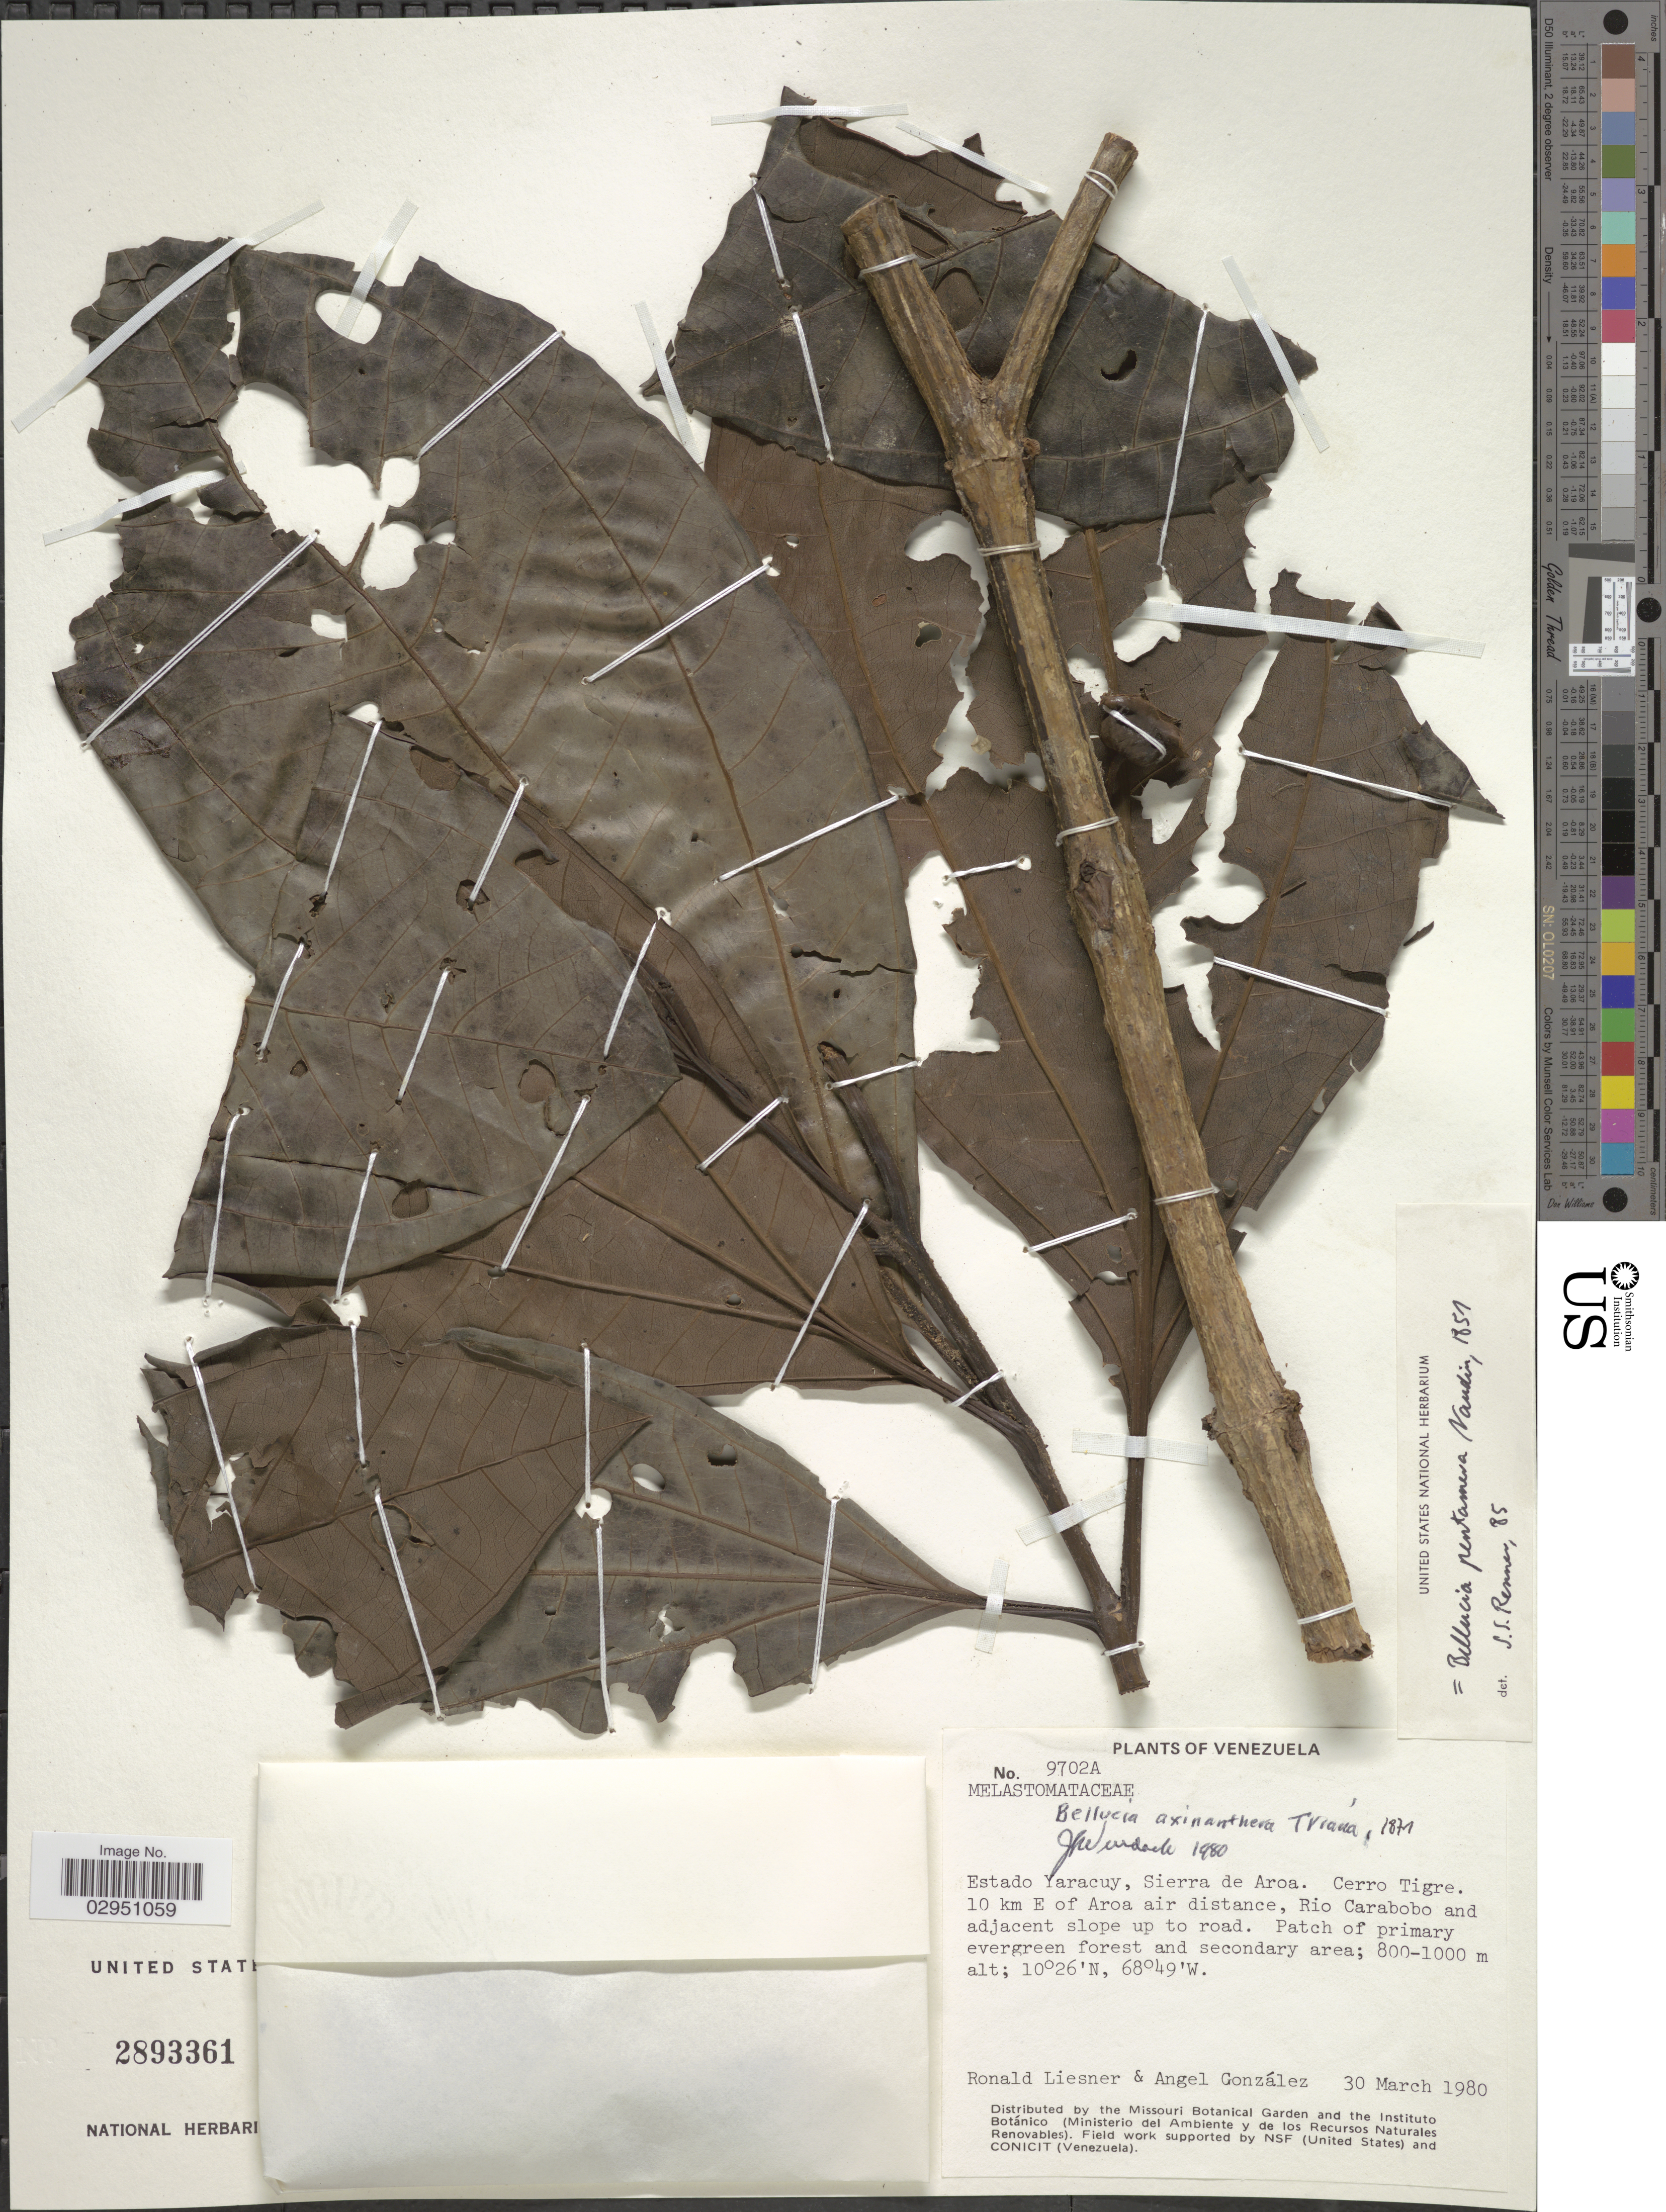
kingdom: Plantae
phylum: Tracheophyta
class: Magnoliopsida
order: Myrtales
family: Melastomataceae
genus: Bellucia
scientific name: Bellucia pentamera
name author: Naudin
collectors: R. L. Liesner & A. C. González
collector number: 9702A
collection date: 1980-03-30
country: Venezuela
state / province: Yaracuy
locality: Sierra de Aroa. Cerro Tigre. 10 km E of Aroa air distance, Rio Carabobo and adjacent slope up to road.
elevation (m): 800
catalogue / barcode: US 2893361